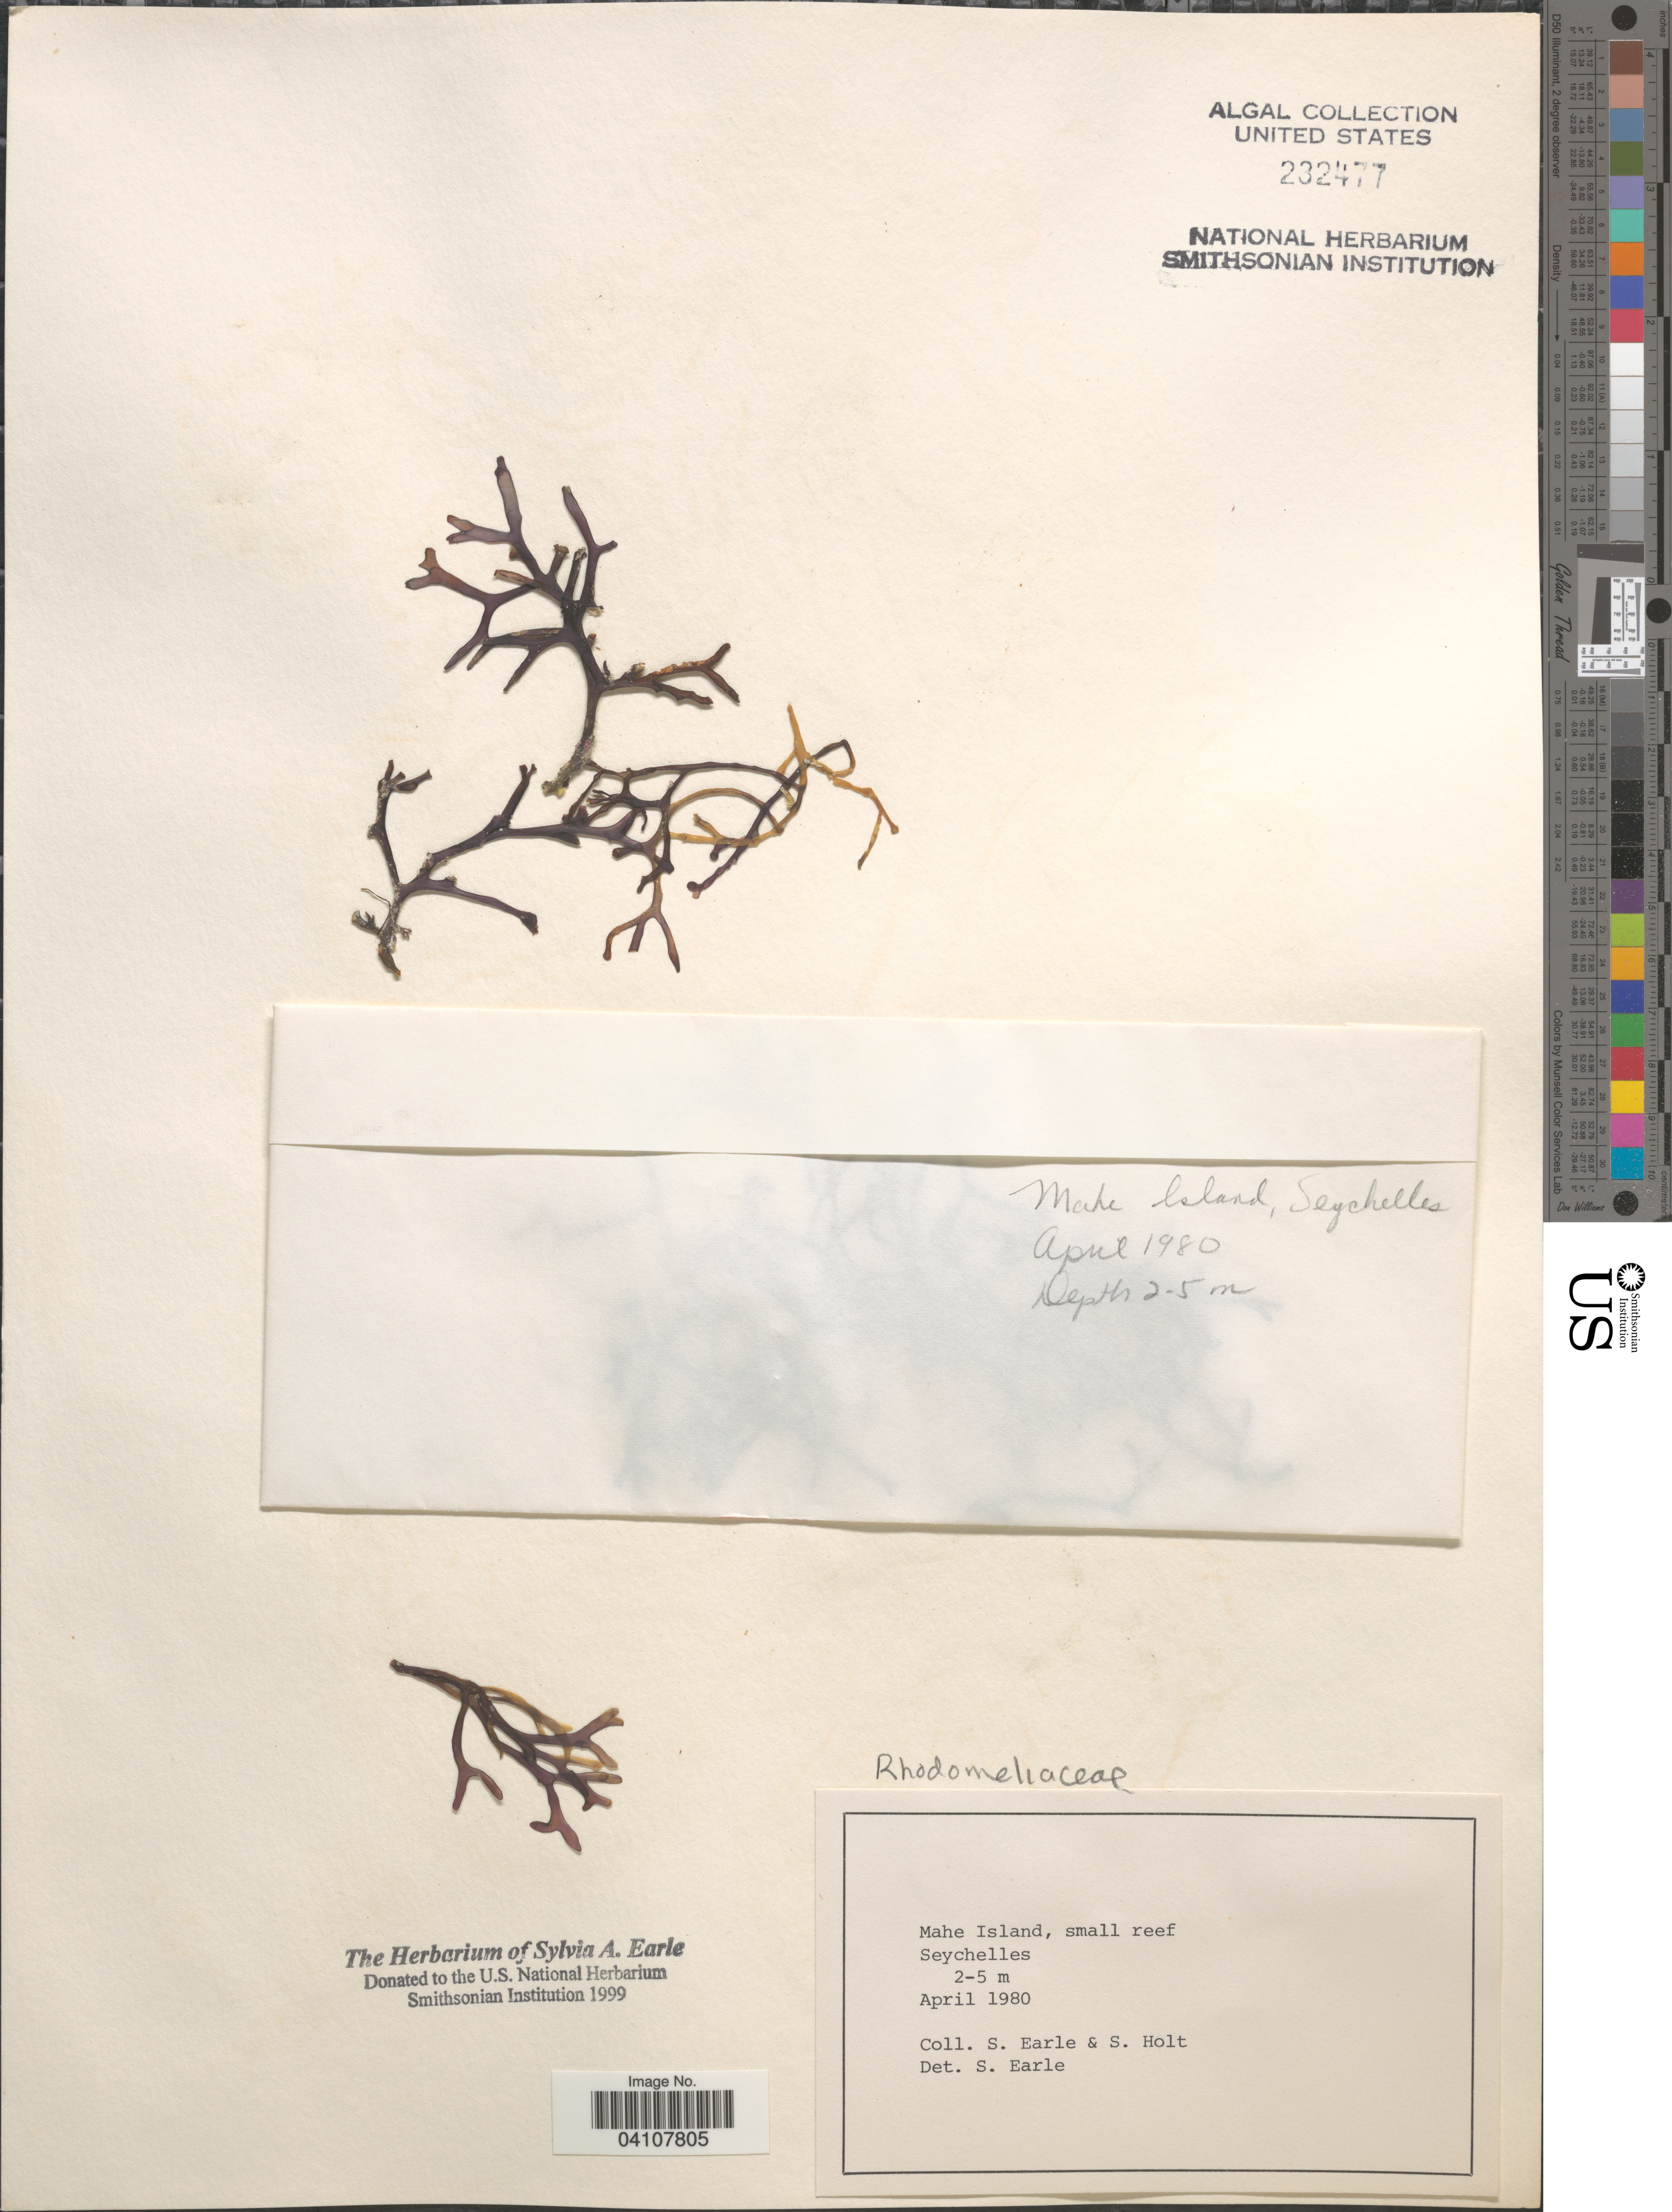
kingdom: Plantae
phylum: Rhodophyta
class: Florideophyceae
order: Ceramiales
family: Rhodomelaceae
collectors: S. A. Earle & S. Holt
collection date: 1980-04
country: Seychelles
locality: Mahe Island, small reef.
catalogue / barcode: US 232477